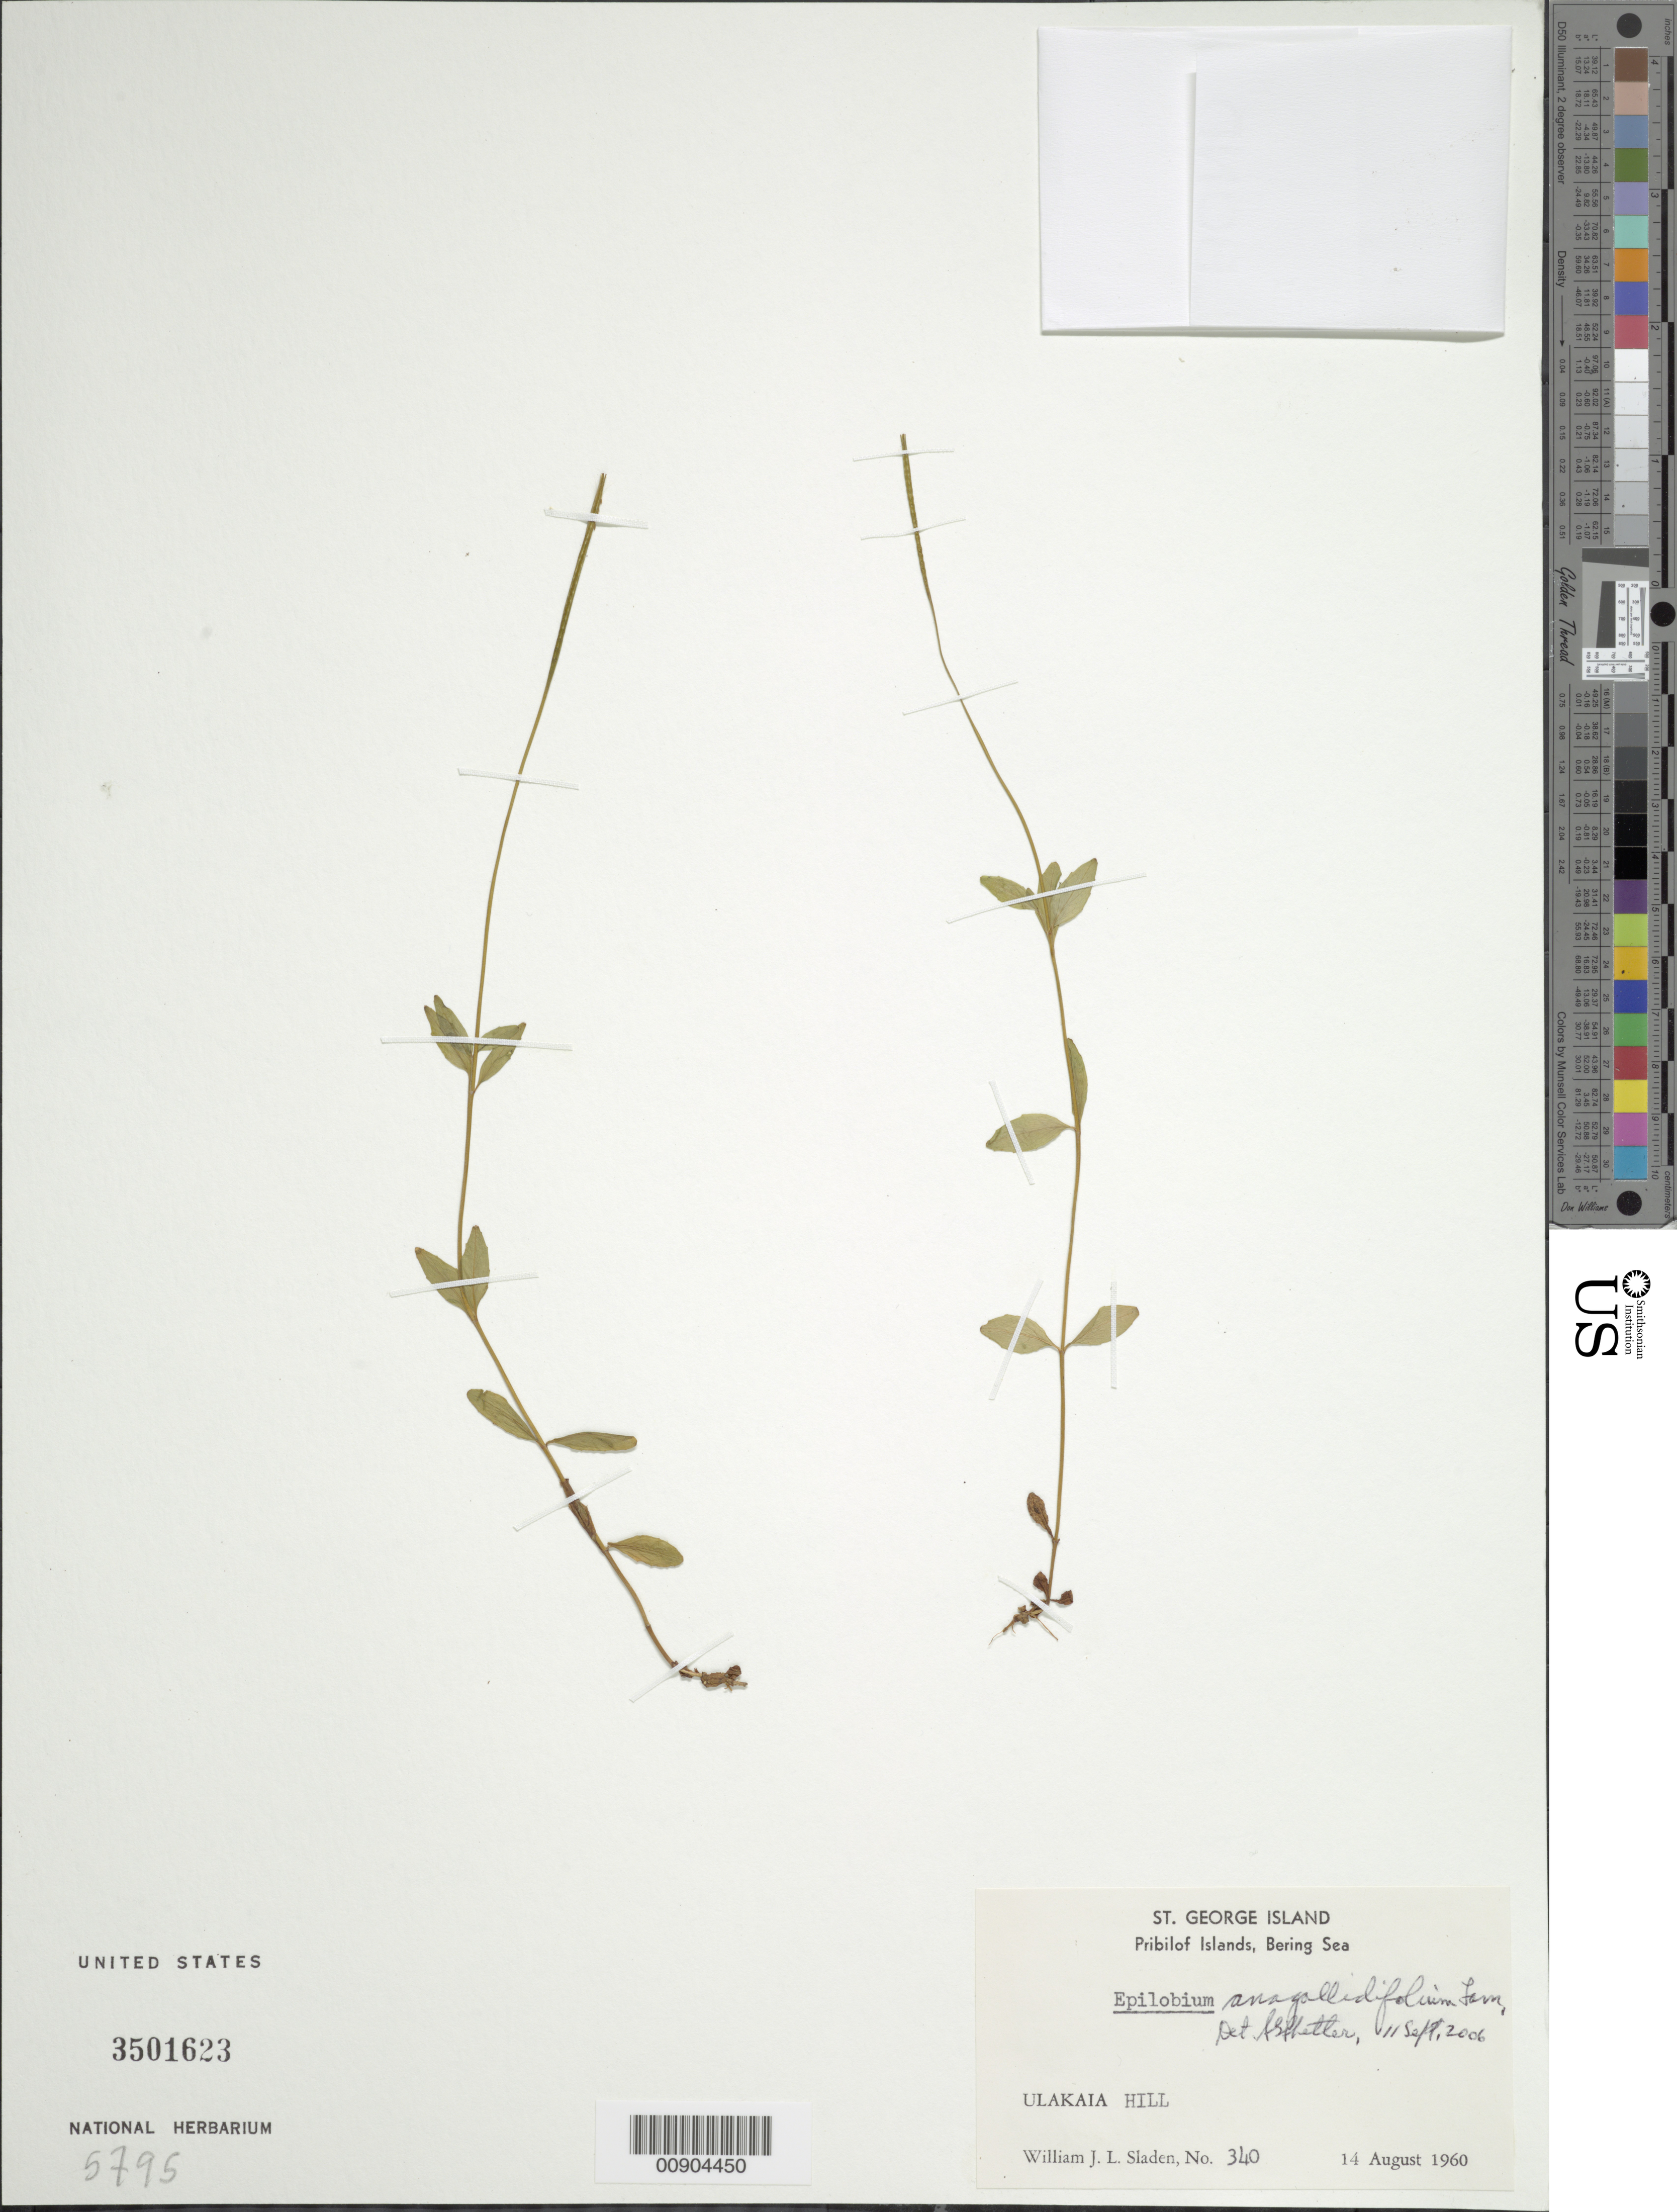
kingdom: Plantae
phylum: Tracheophyta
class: Magnoliopsida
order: Myrtales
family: Onagraceae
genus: Epilobium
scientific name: Epilobium anagallidifolium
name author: Lam.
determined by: Shetler, Stanwyn G., (US), NMNH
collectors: W. Sladen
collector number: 340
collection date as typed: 14 Aug 1960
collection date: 1960-08-14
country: United States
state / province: Alaska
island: St. George Island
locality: St. George Island. Ulakaia Hill., Bering Sea, Pribilof Islands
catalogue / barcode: US 3501623